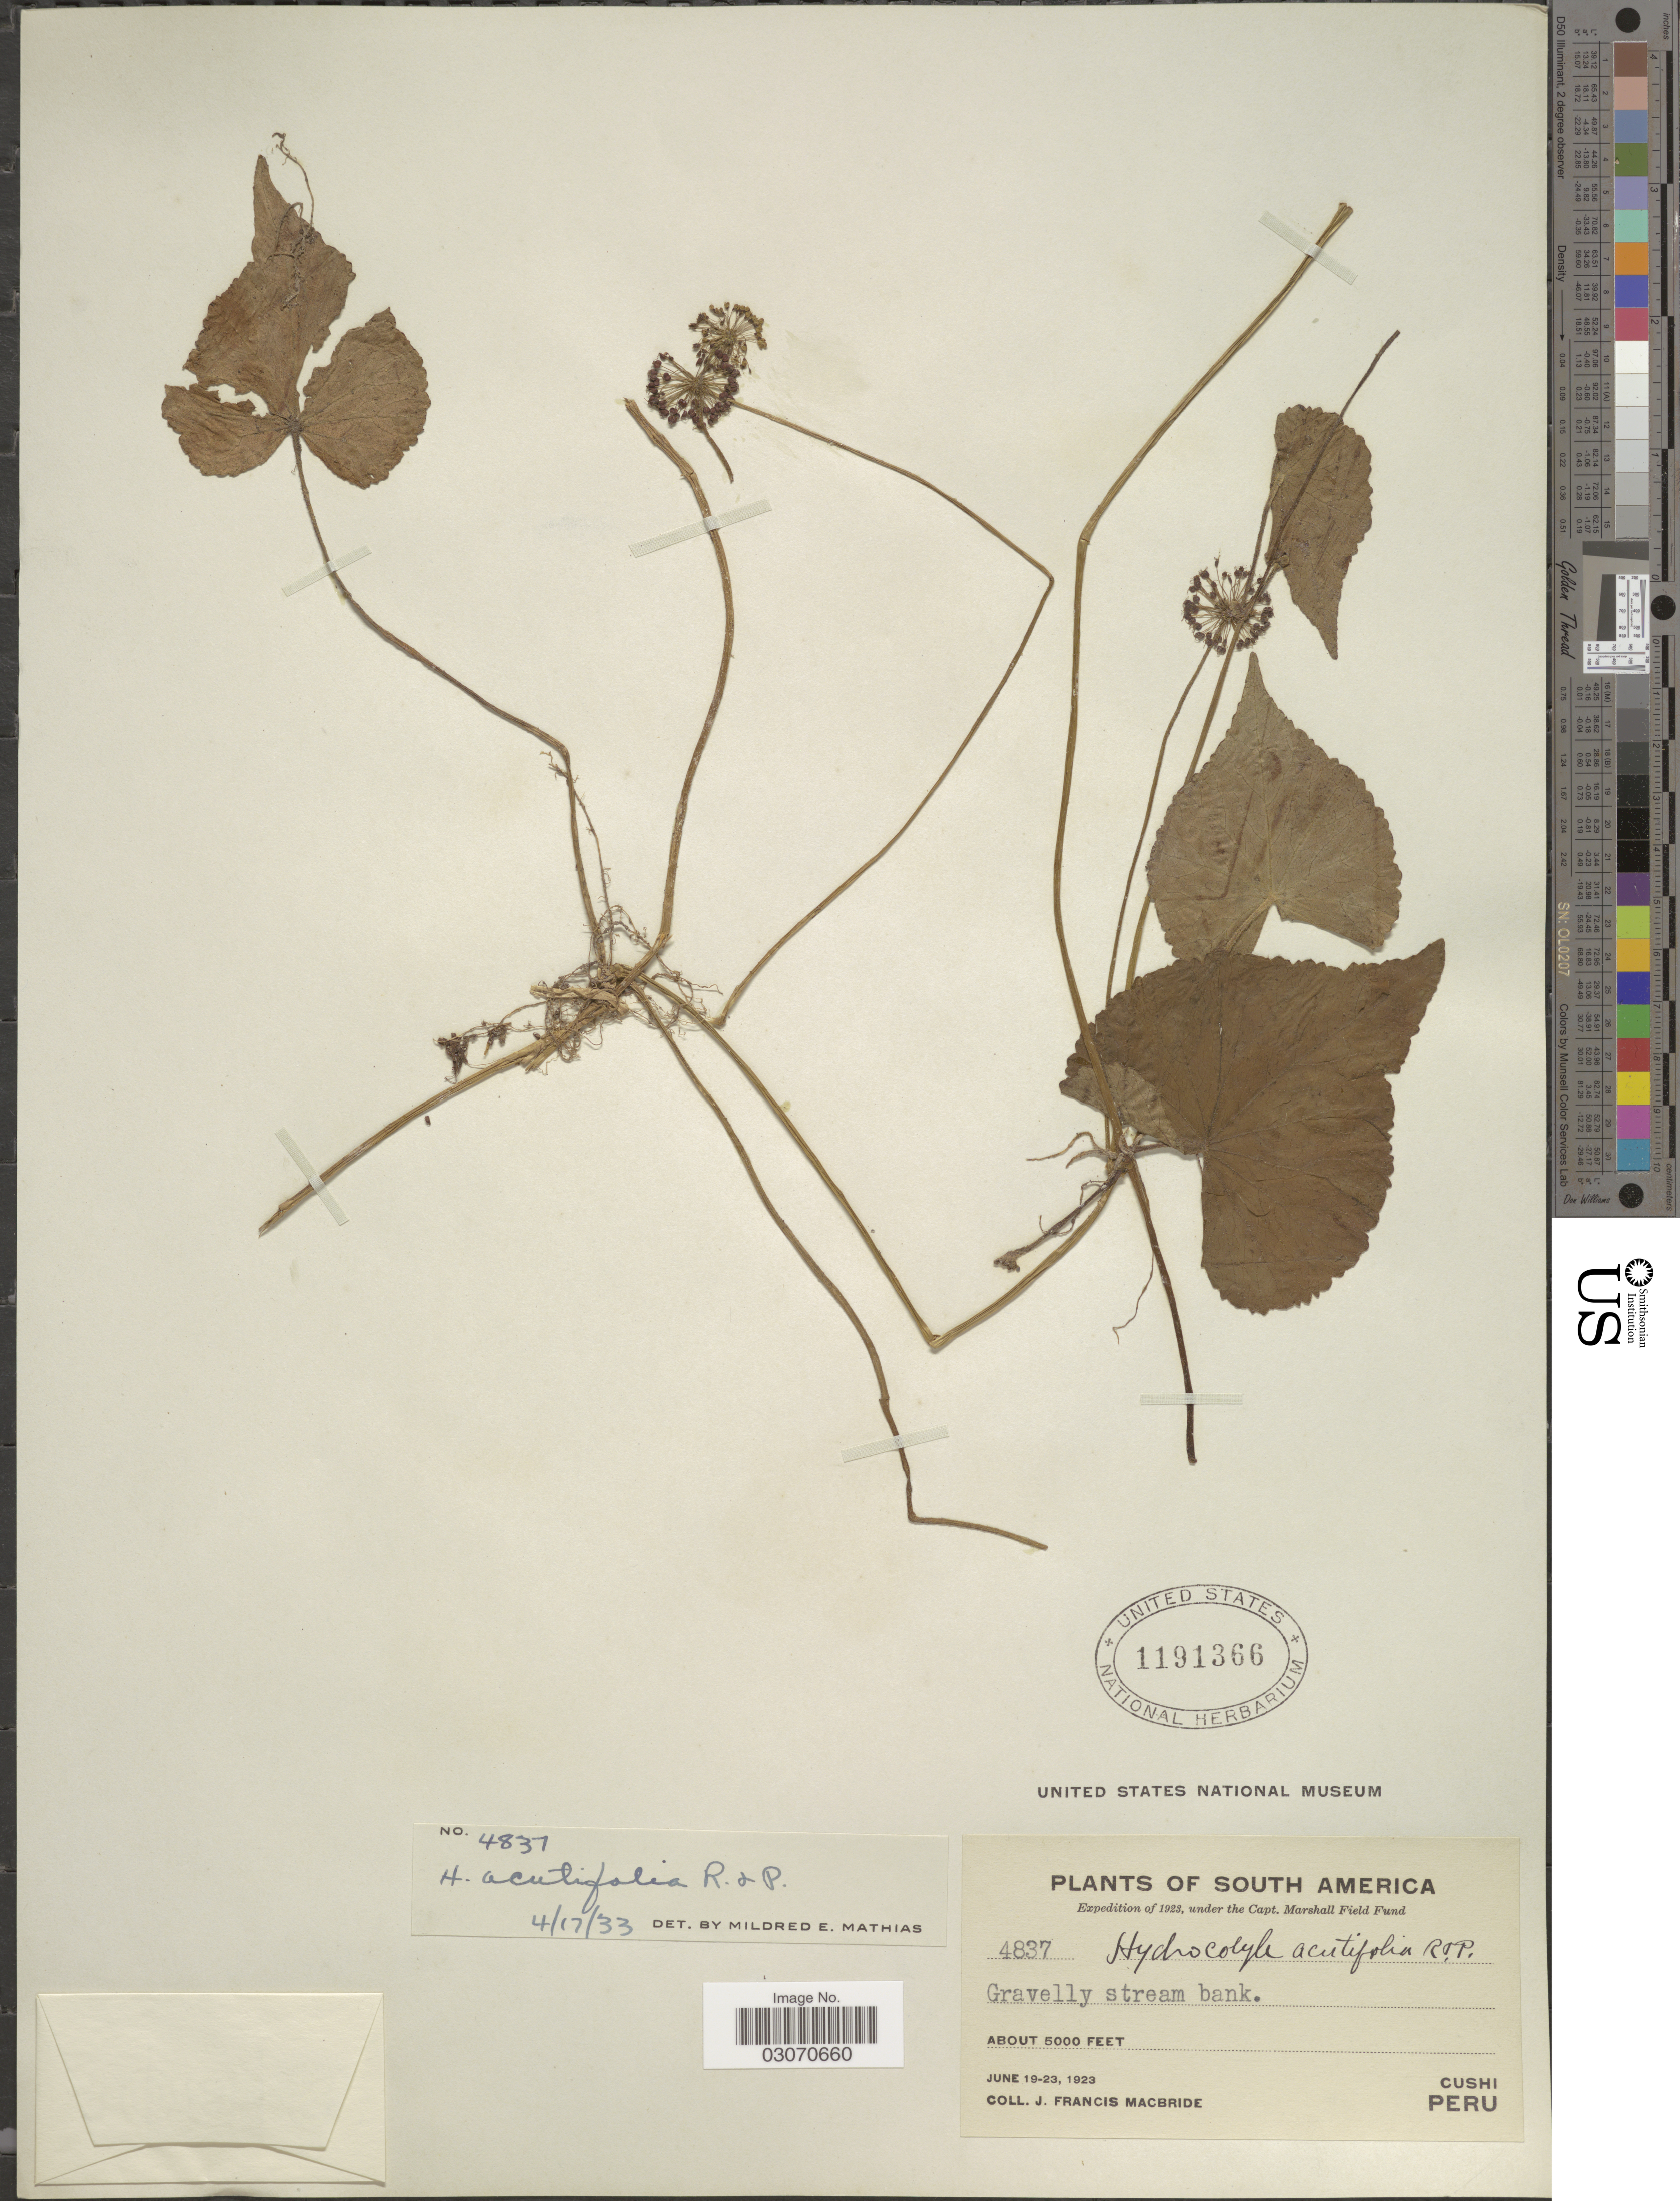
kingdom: Plantae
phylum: Tracheophyta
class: Magnoliopsida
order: Apiales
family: Araliaceae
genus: Hydrocotyle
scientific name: Hydrocotyle acutifolia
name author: Ruiz & Pav.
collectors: J. F. Macbride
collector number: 4837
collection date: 1923-06-19/1923-06-23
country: Peru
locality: Cushi.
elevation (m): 1524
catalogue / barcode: US 1191366